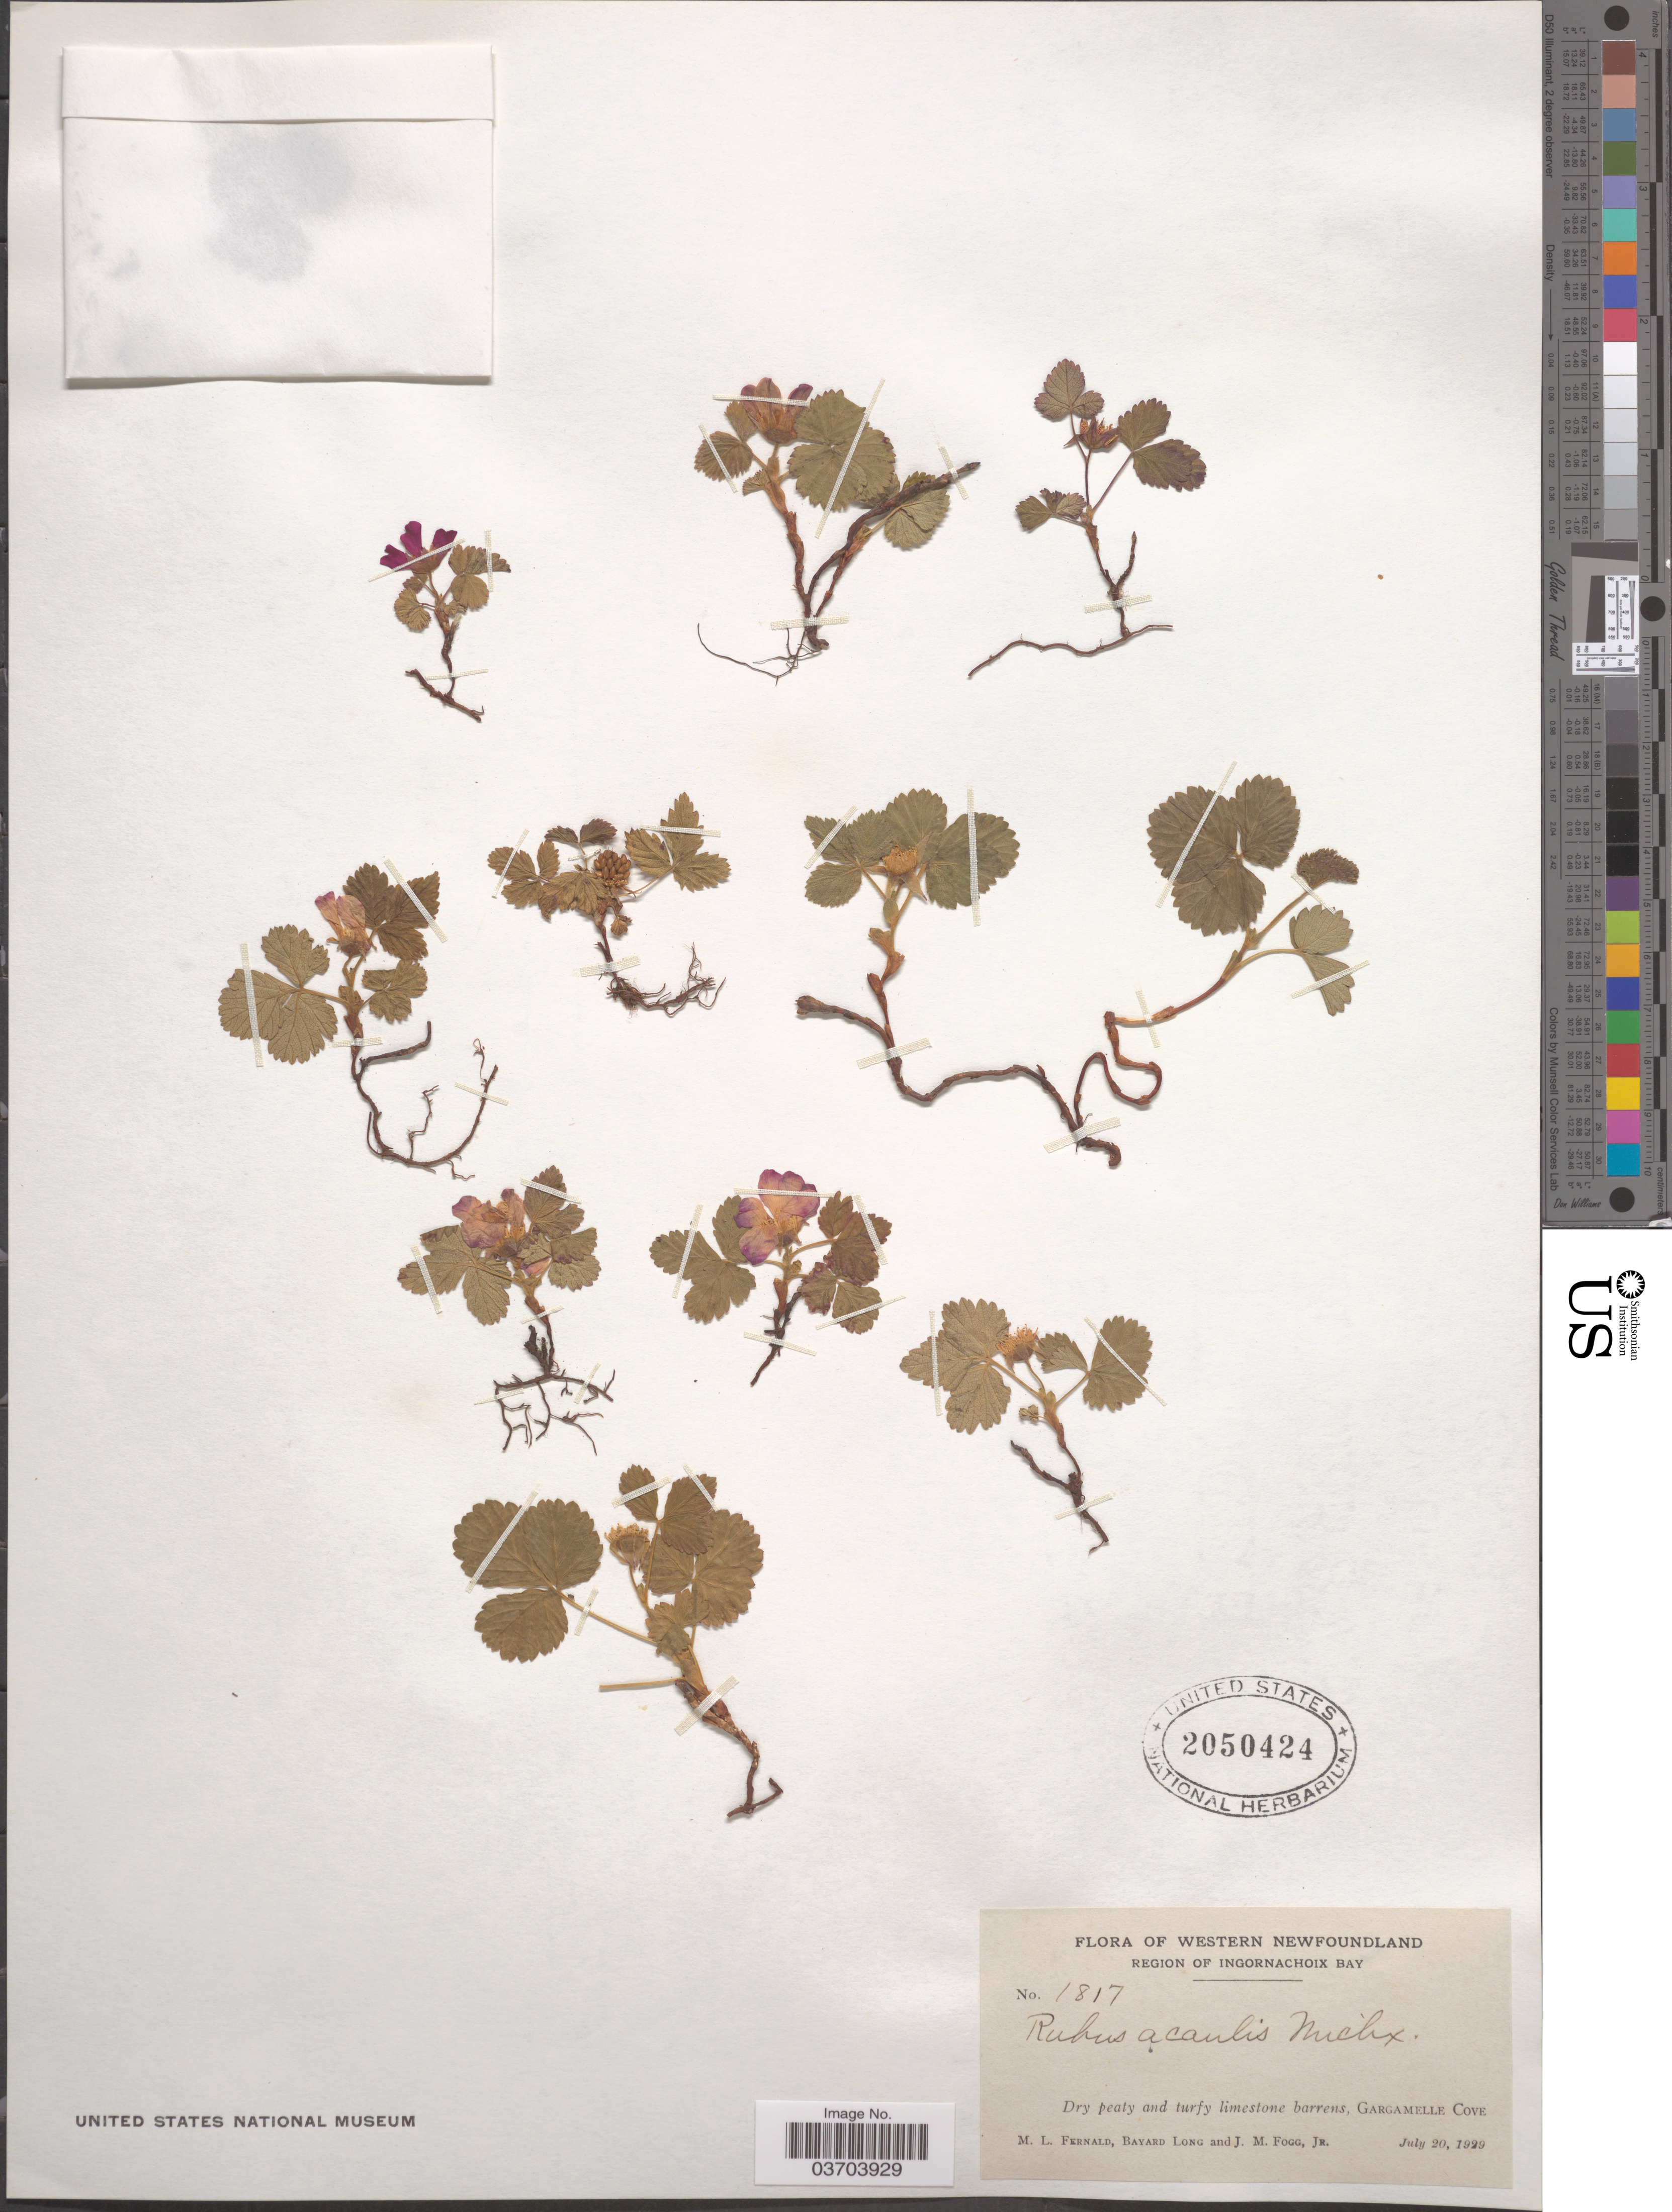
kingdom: Plantae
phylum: Tracheophyta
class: Magnoliopsida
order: Rosales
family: Rosaceae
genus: Rubus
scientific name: Rubus acaulis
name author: Michx.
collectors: M. L. Fernald, B. Long & J. Fogg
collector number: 1817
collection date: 1929-07-20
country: Canada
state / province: Newfoundland and Labrador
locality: Western Newfoundland. Region of Ingornachoix Bay. Gargamelle Cove.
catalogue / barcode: US 2050424